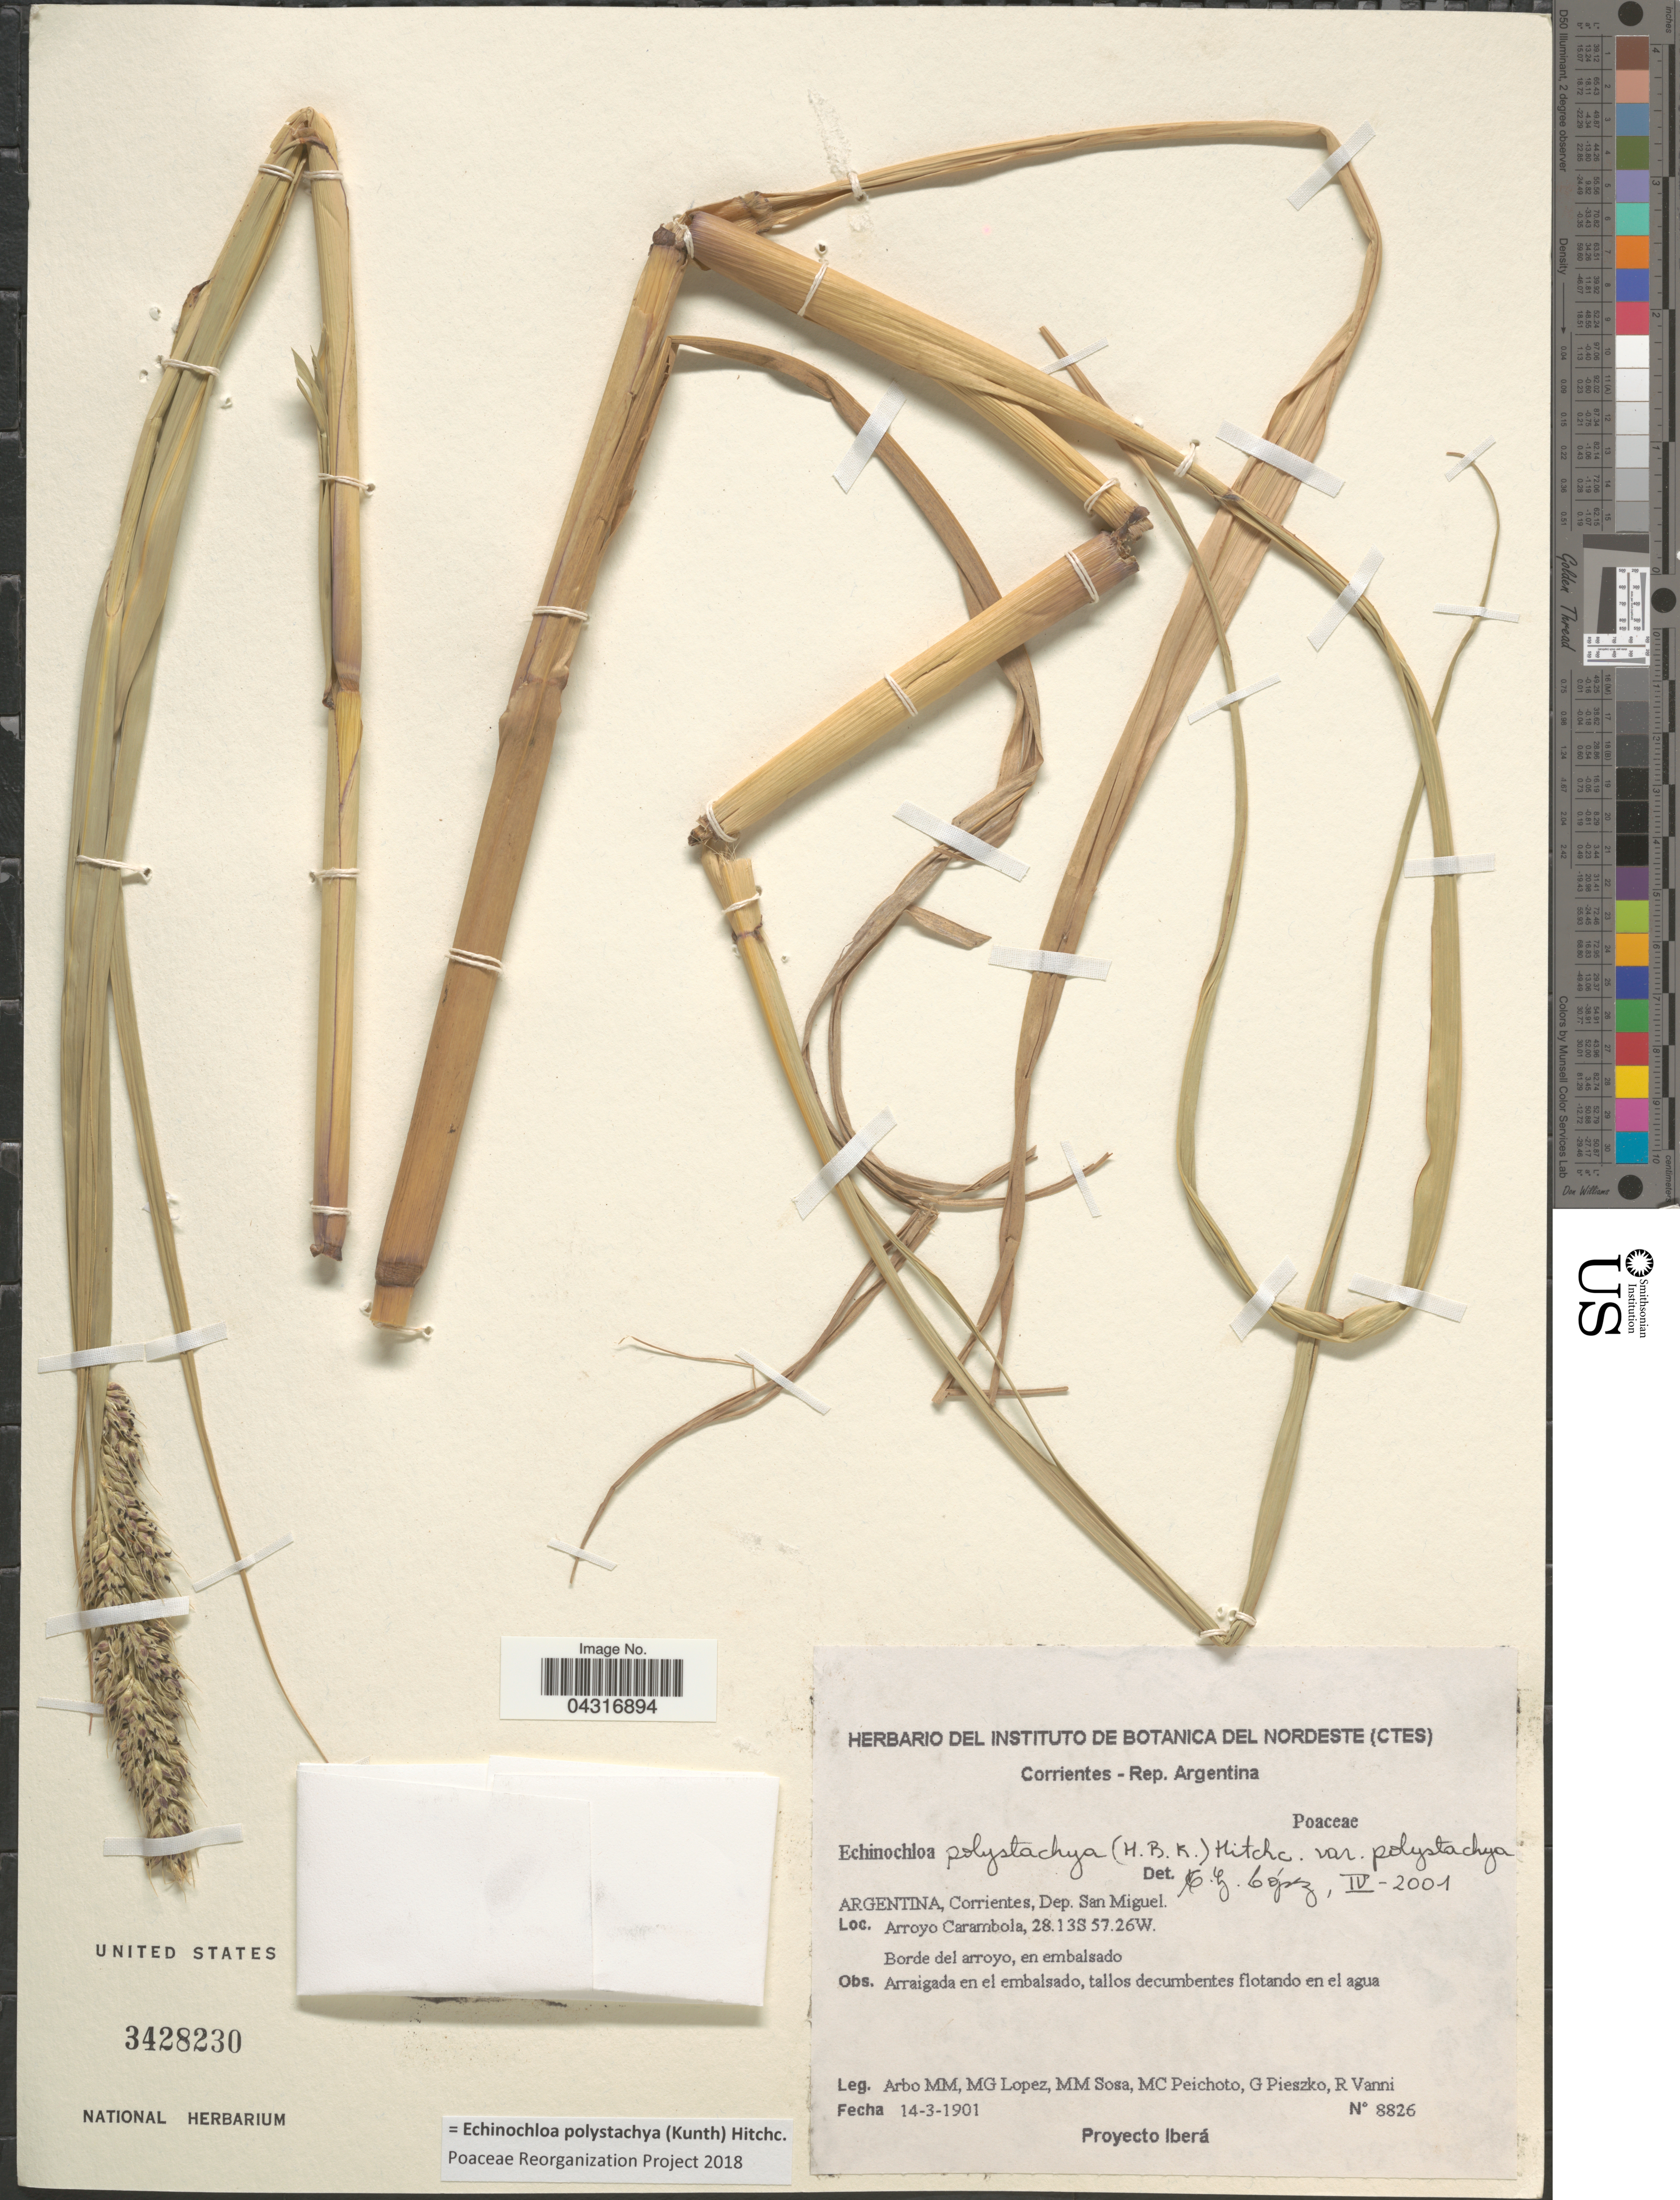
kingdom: Plantae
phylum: Tracheophyta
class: Liliopsida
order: Poales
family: Poaceae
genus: Echinochloa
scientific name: Echinochloa polystachya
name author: (Kunth) Hitchc.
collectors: M. M. Arbo, M. López, M. Sosa, M. Peichoto & et al.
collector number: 8826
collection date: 1901-03-14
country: Argentina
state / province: Corrientes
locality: Dep. San Miguel. Arroyo Carambola. Borde del arroyo, en embalsado.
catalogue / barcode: US 3428230